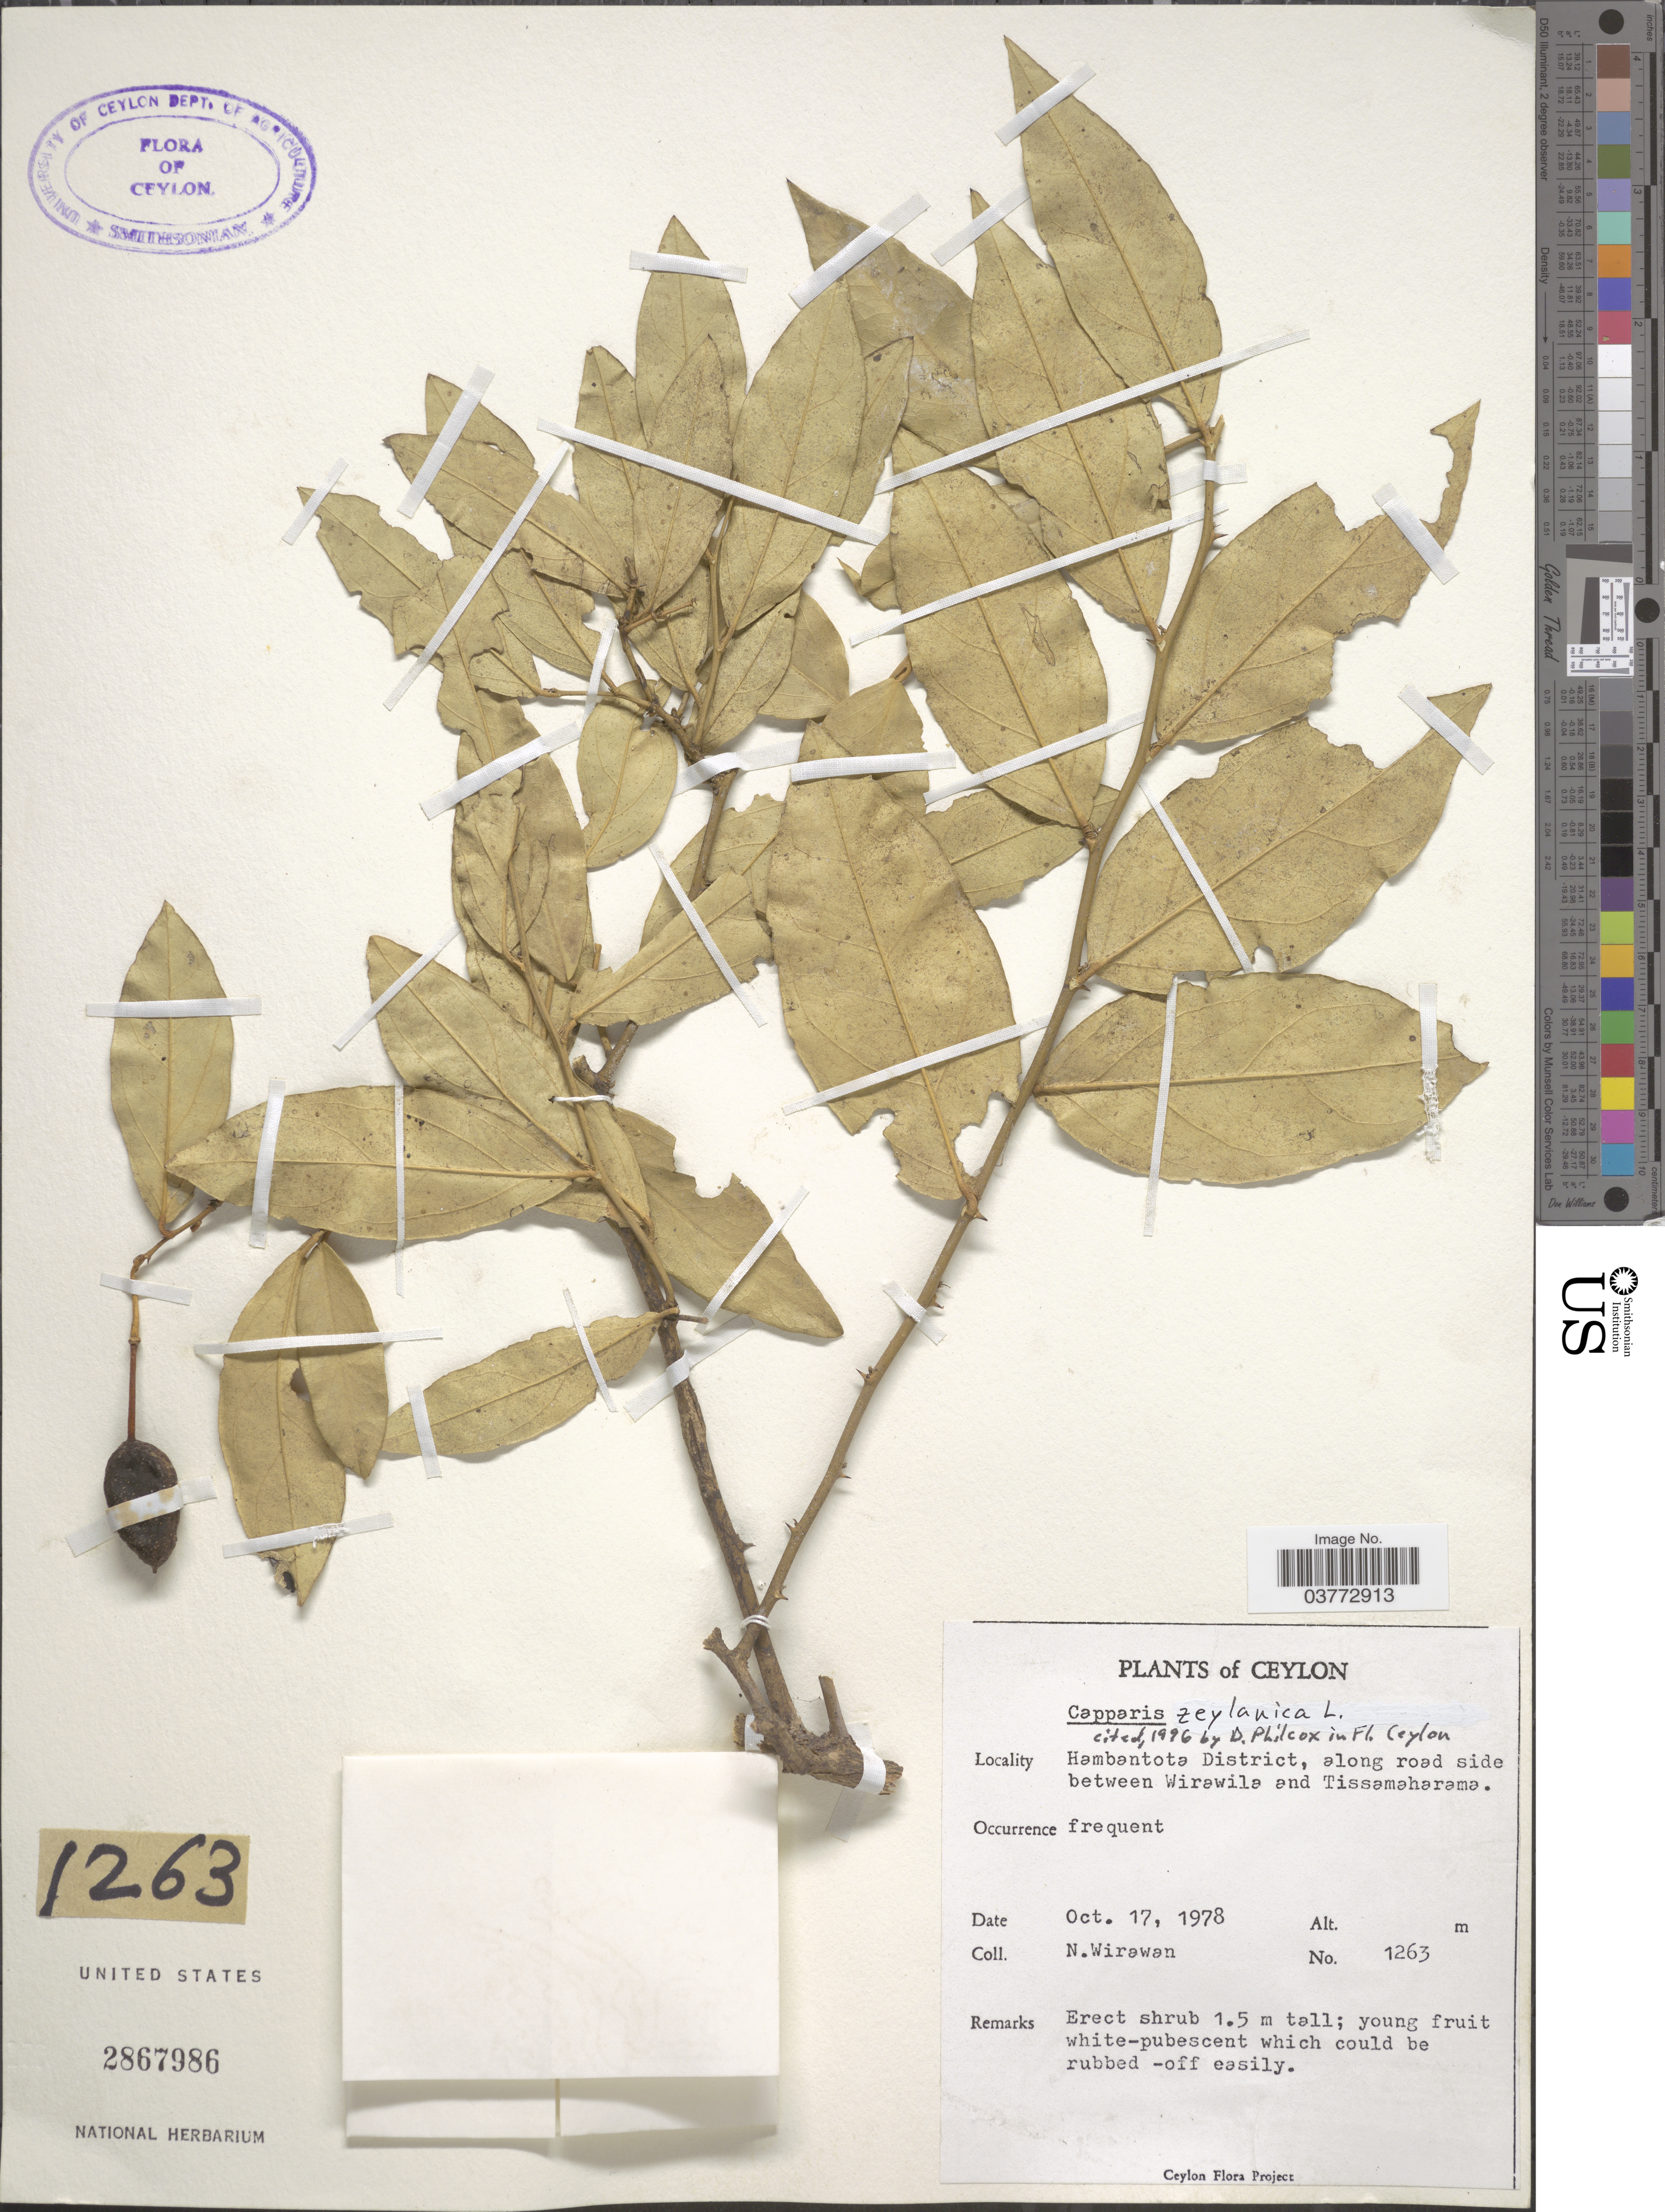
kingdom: Plantae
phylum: Tracheophyta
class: Magnoliopsida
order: Brassicales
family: Capparaceae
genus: Capparis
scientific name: Capparis zeylanica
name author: L.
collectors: N. Wirawan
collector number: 1263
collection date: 1978-10-17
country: Sri Lanka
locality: Ceylon. Hambantota District, along road side between Wirawila and Tissamaharama.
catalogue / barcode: US 2867986